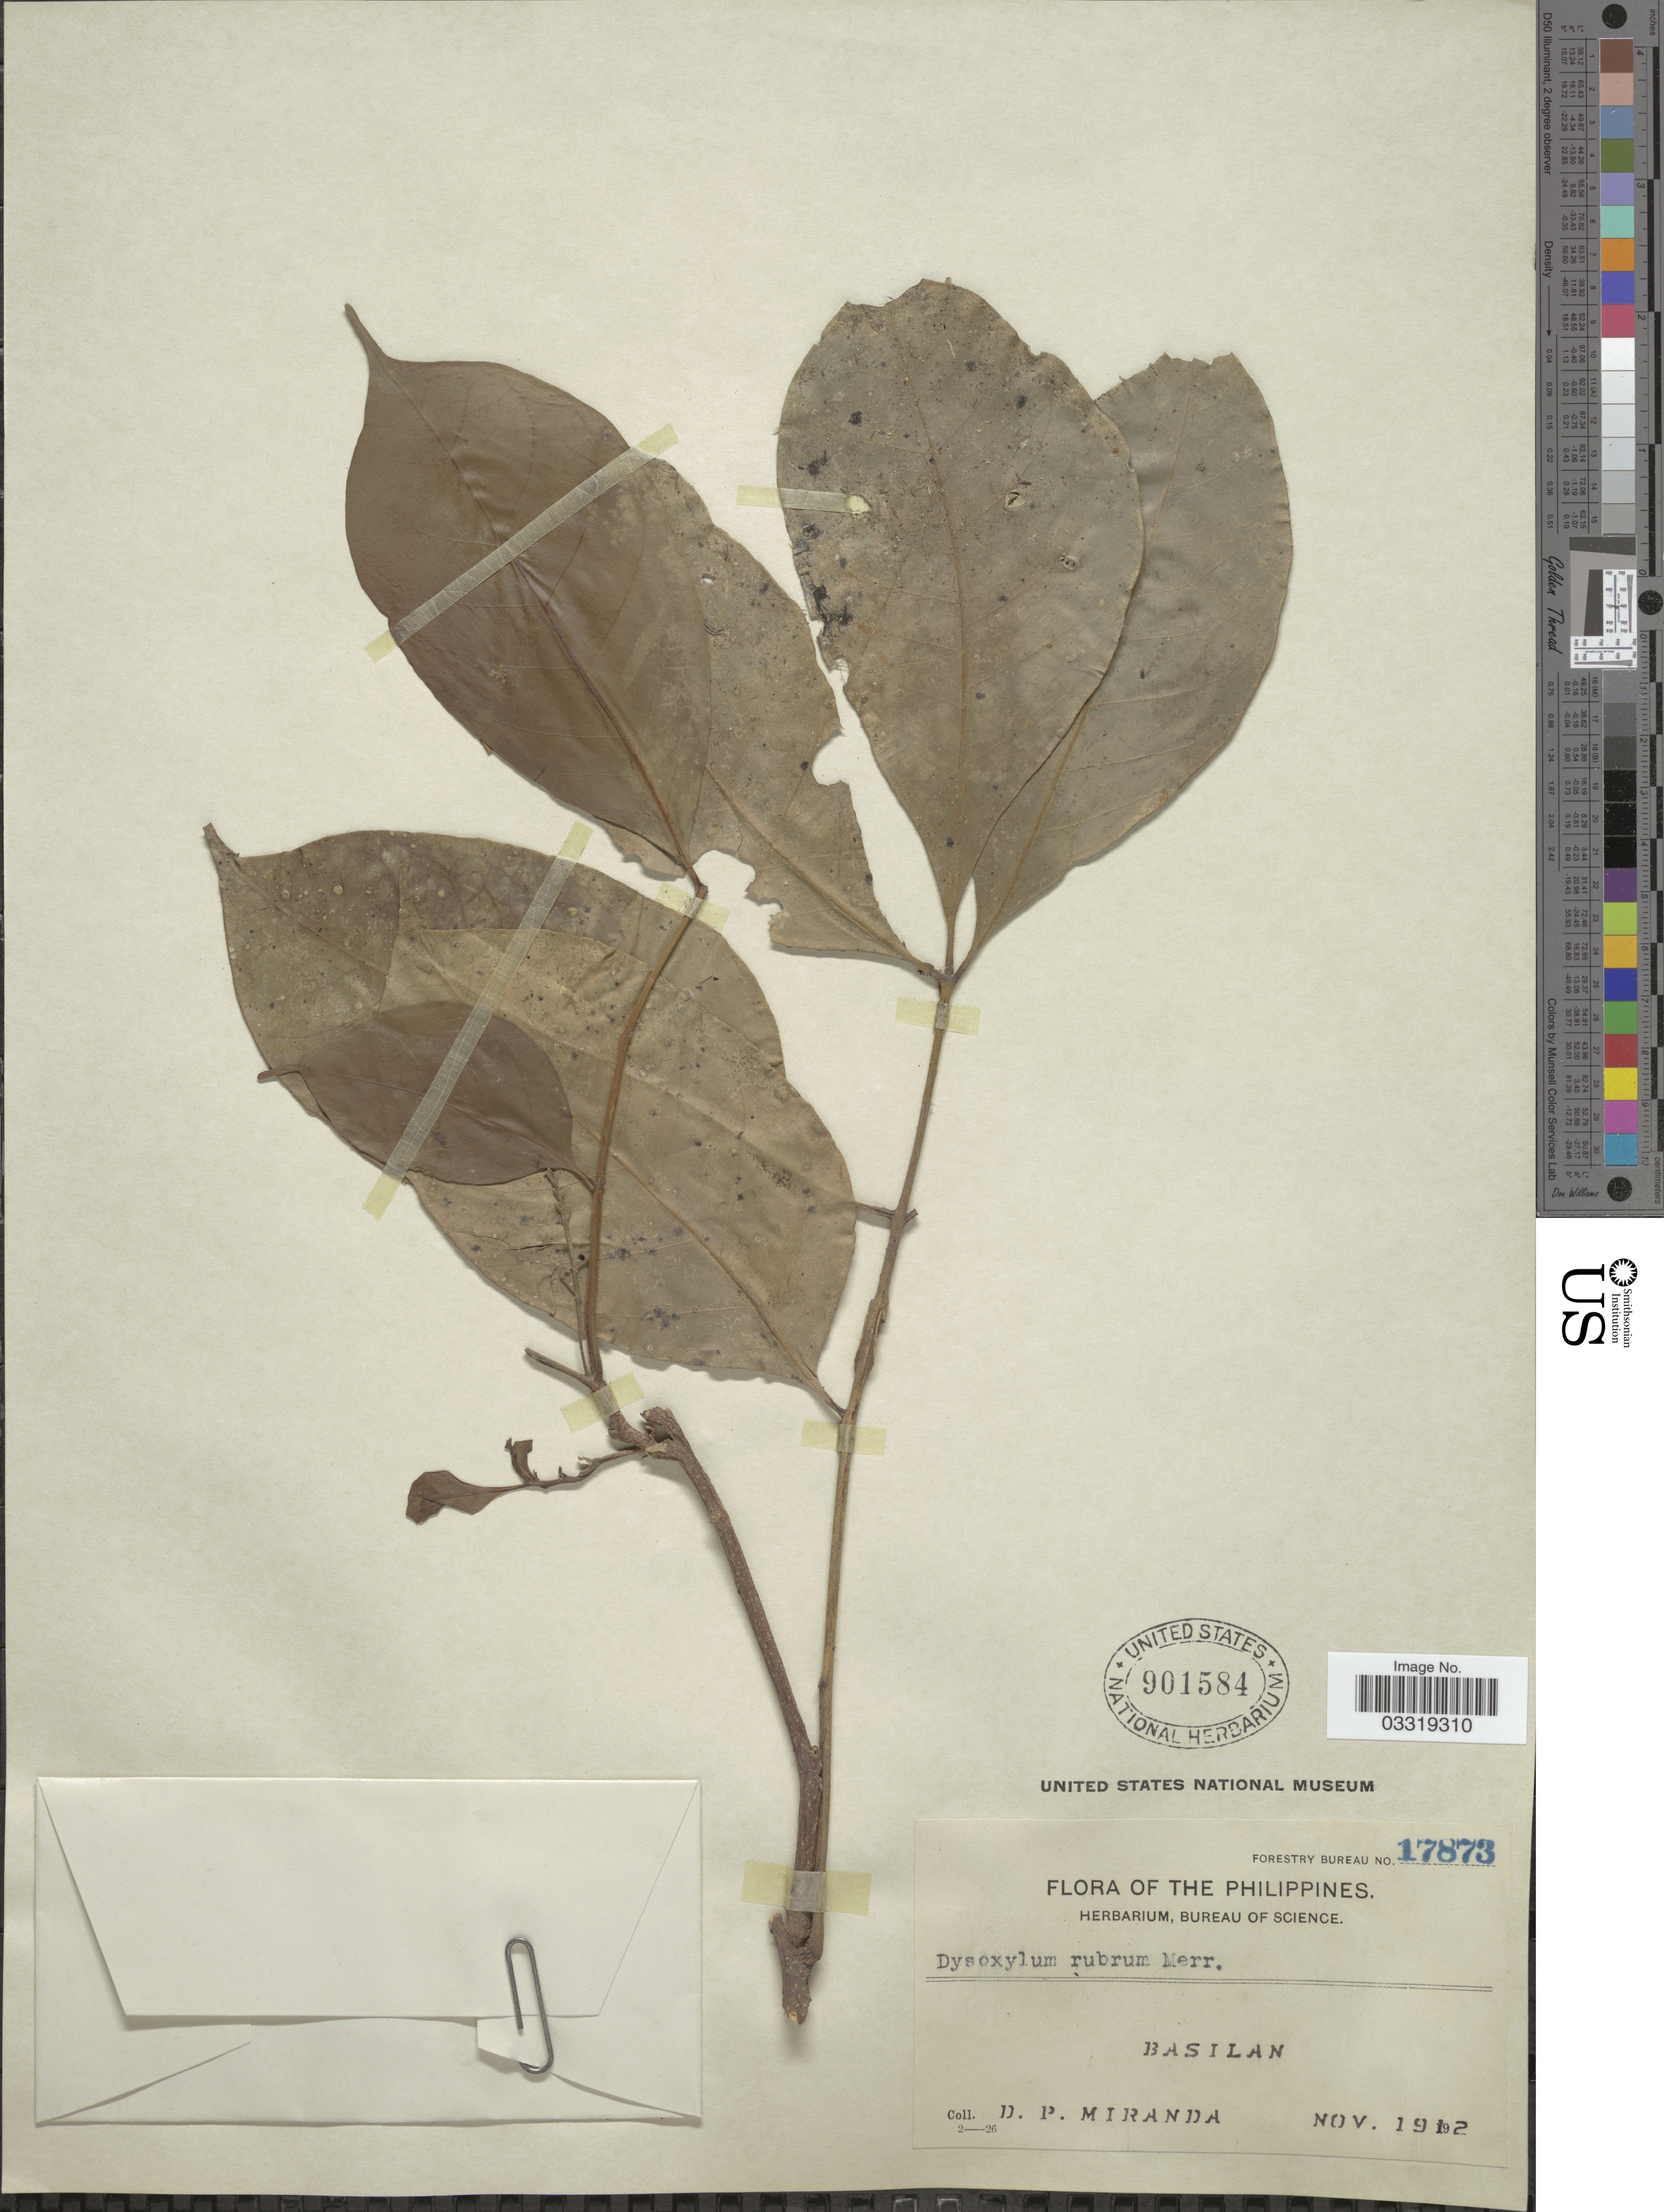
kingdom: Plantae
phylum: Tracheophyta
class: Magnoliopsida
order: Sapindales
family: Meliaceae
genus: Goniocheton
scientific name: Goniocheton arborescens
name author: Blume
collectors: D. P. Miranda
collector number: Forestry Bureau 17873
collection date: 1912-11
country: Philippines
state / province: Muslim Mindanao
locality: Basilan.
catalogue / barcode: US 901584